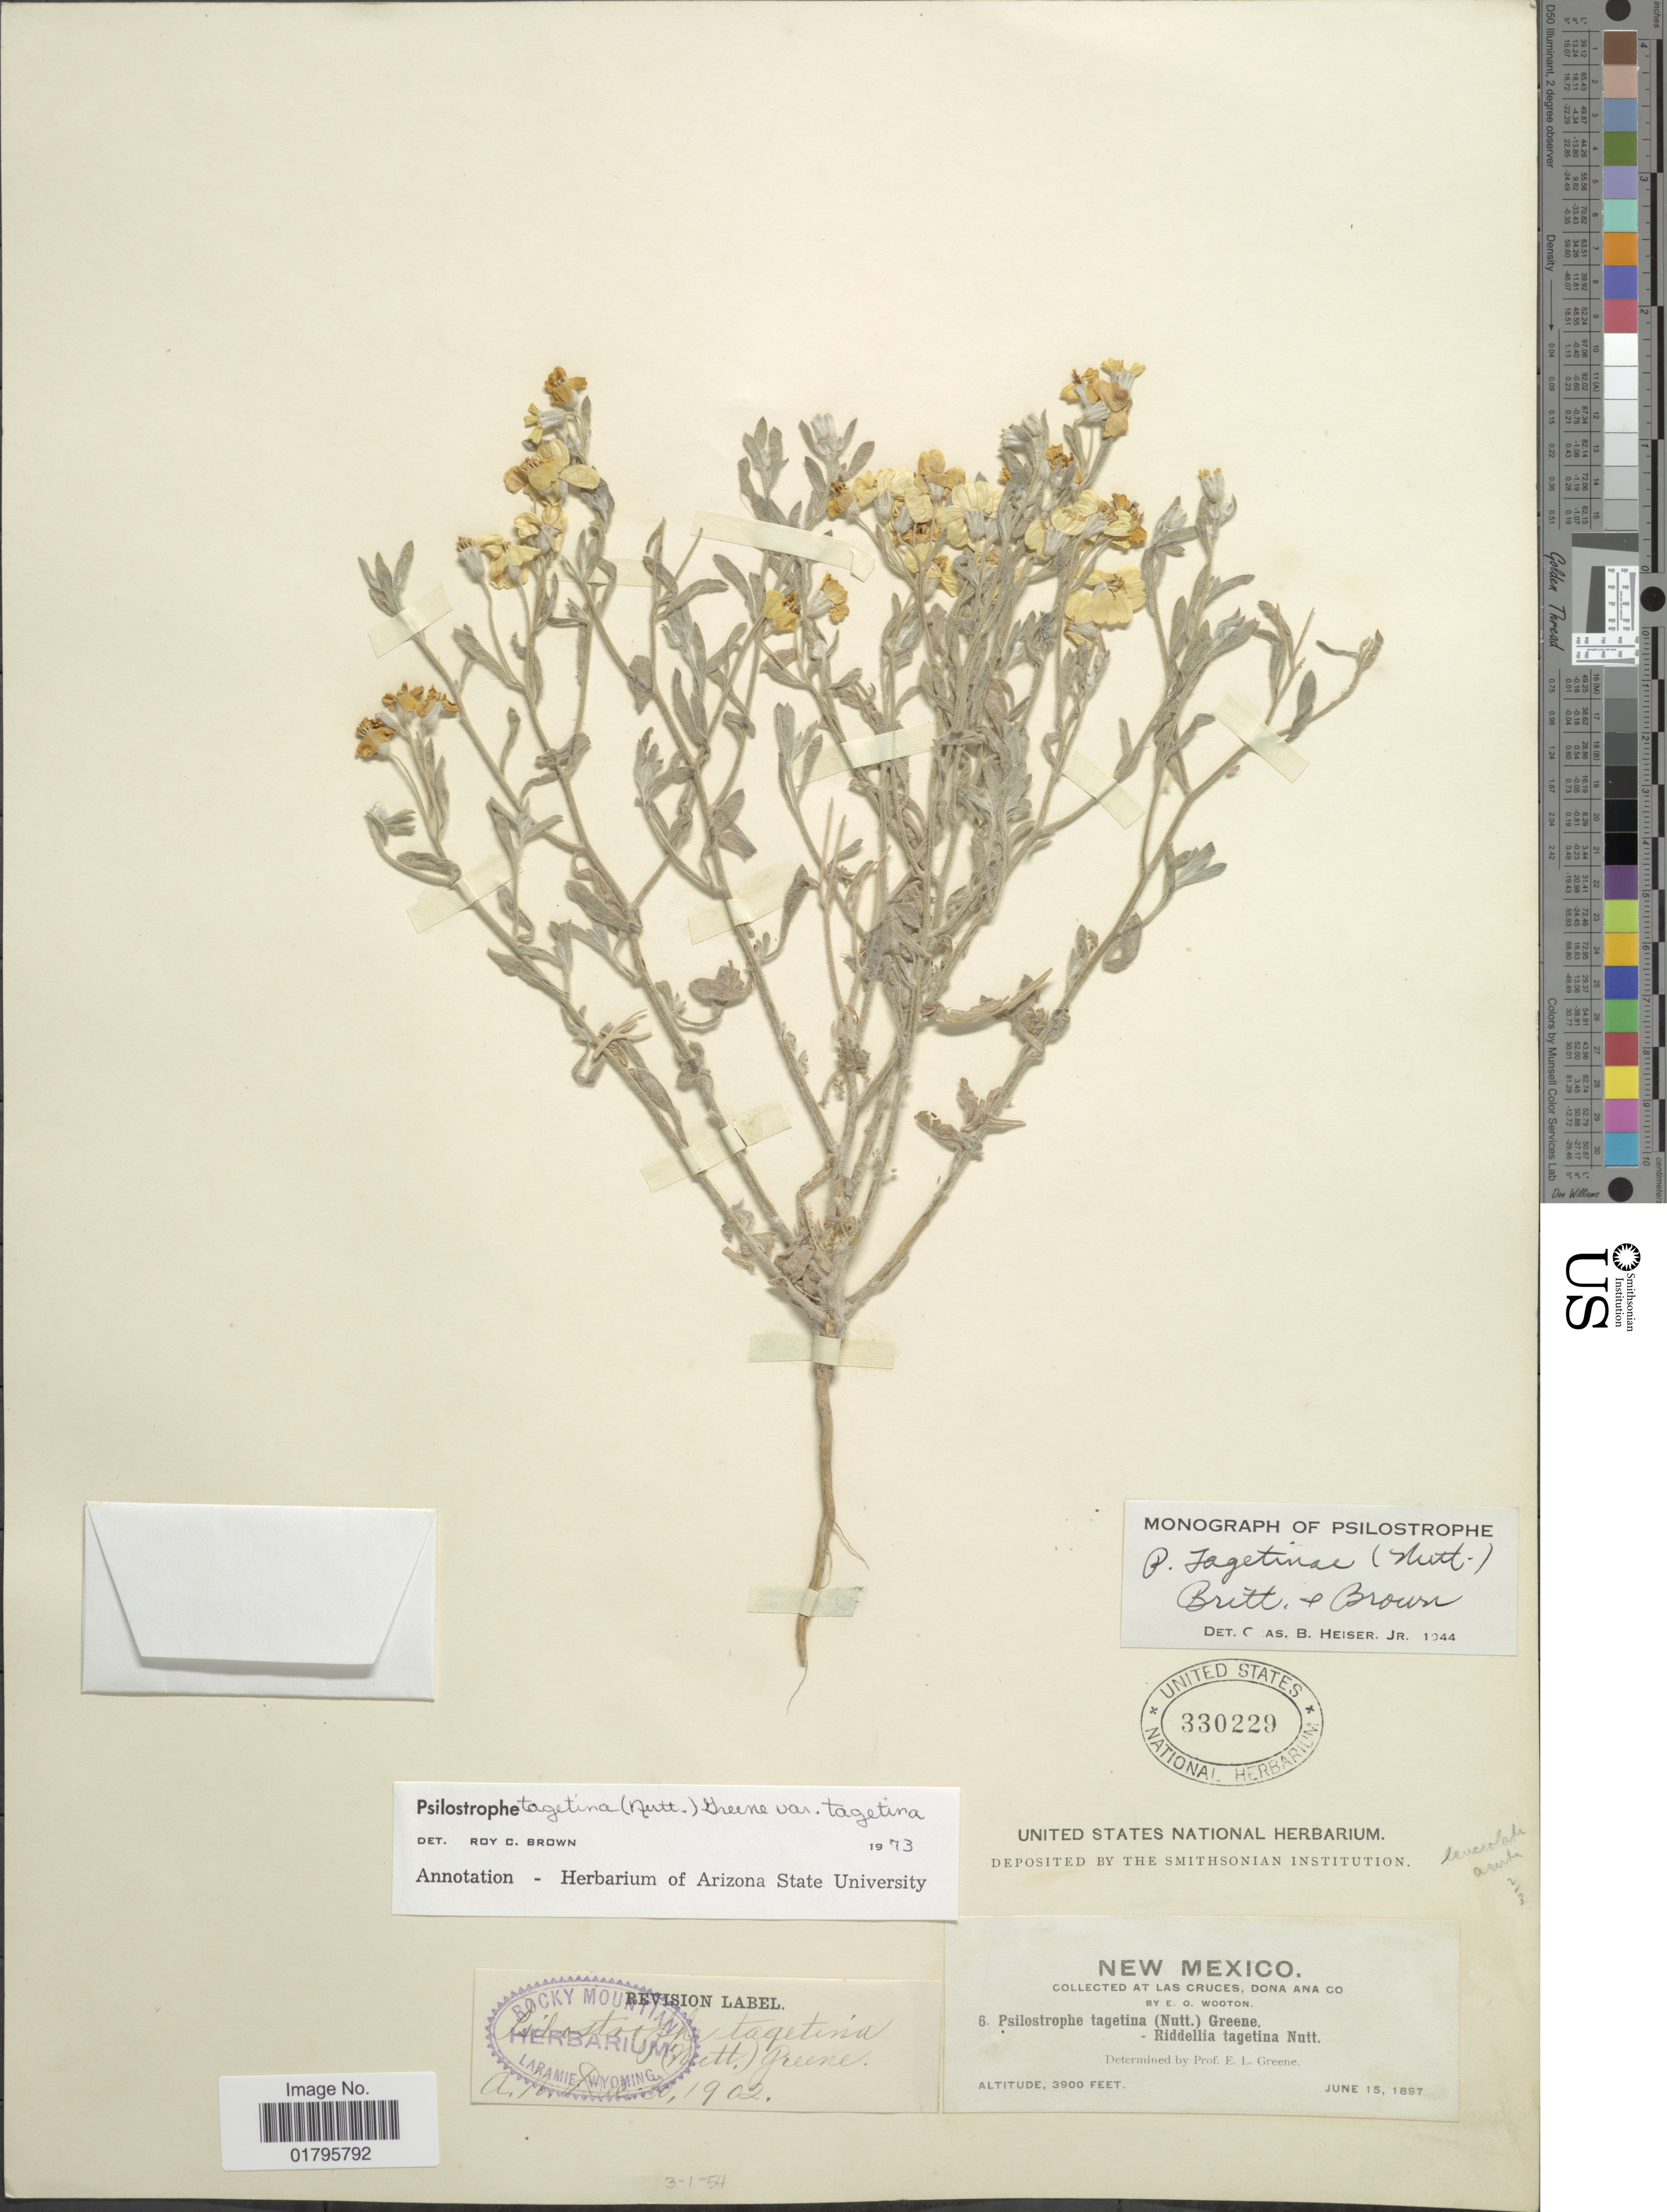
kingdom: Plantae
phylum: Tracheophyta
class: Magnoliopsida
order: Asterales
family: Asteraceae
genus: Psilostrophe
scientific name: Psilostrophe tagetina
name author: (Nutt.) Greene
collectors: E. O. Wooton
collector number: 6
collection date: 1897-06-15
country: United States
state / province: New Mexico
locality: Las Cruces, Dona Ana Co.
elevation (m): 1189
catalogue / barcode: US 330229